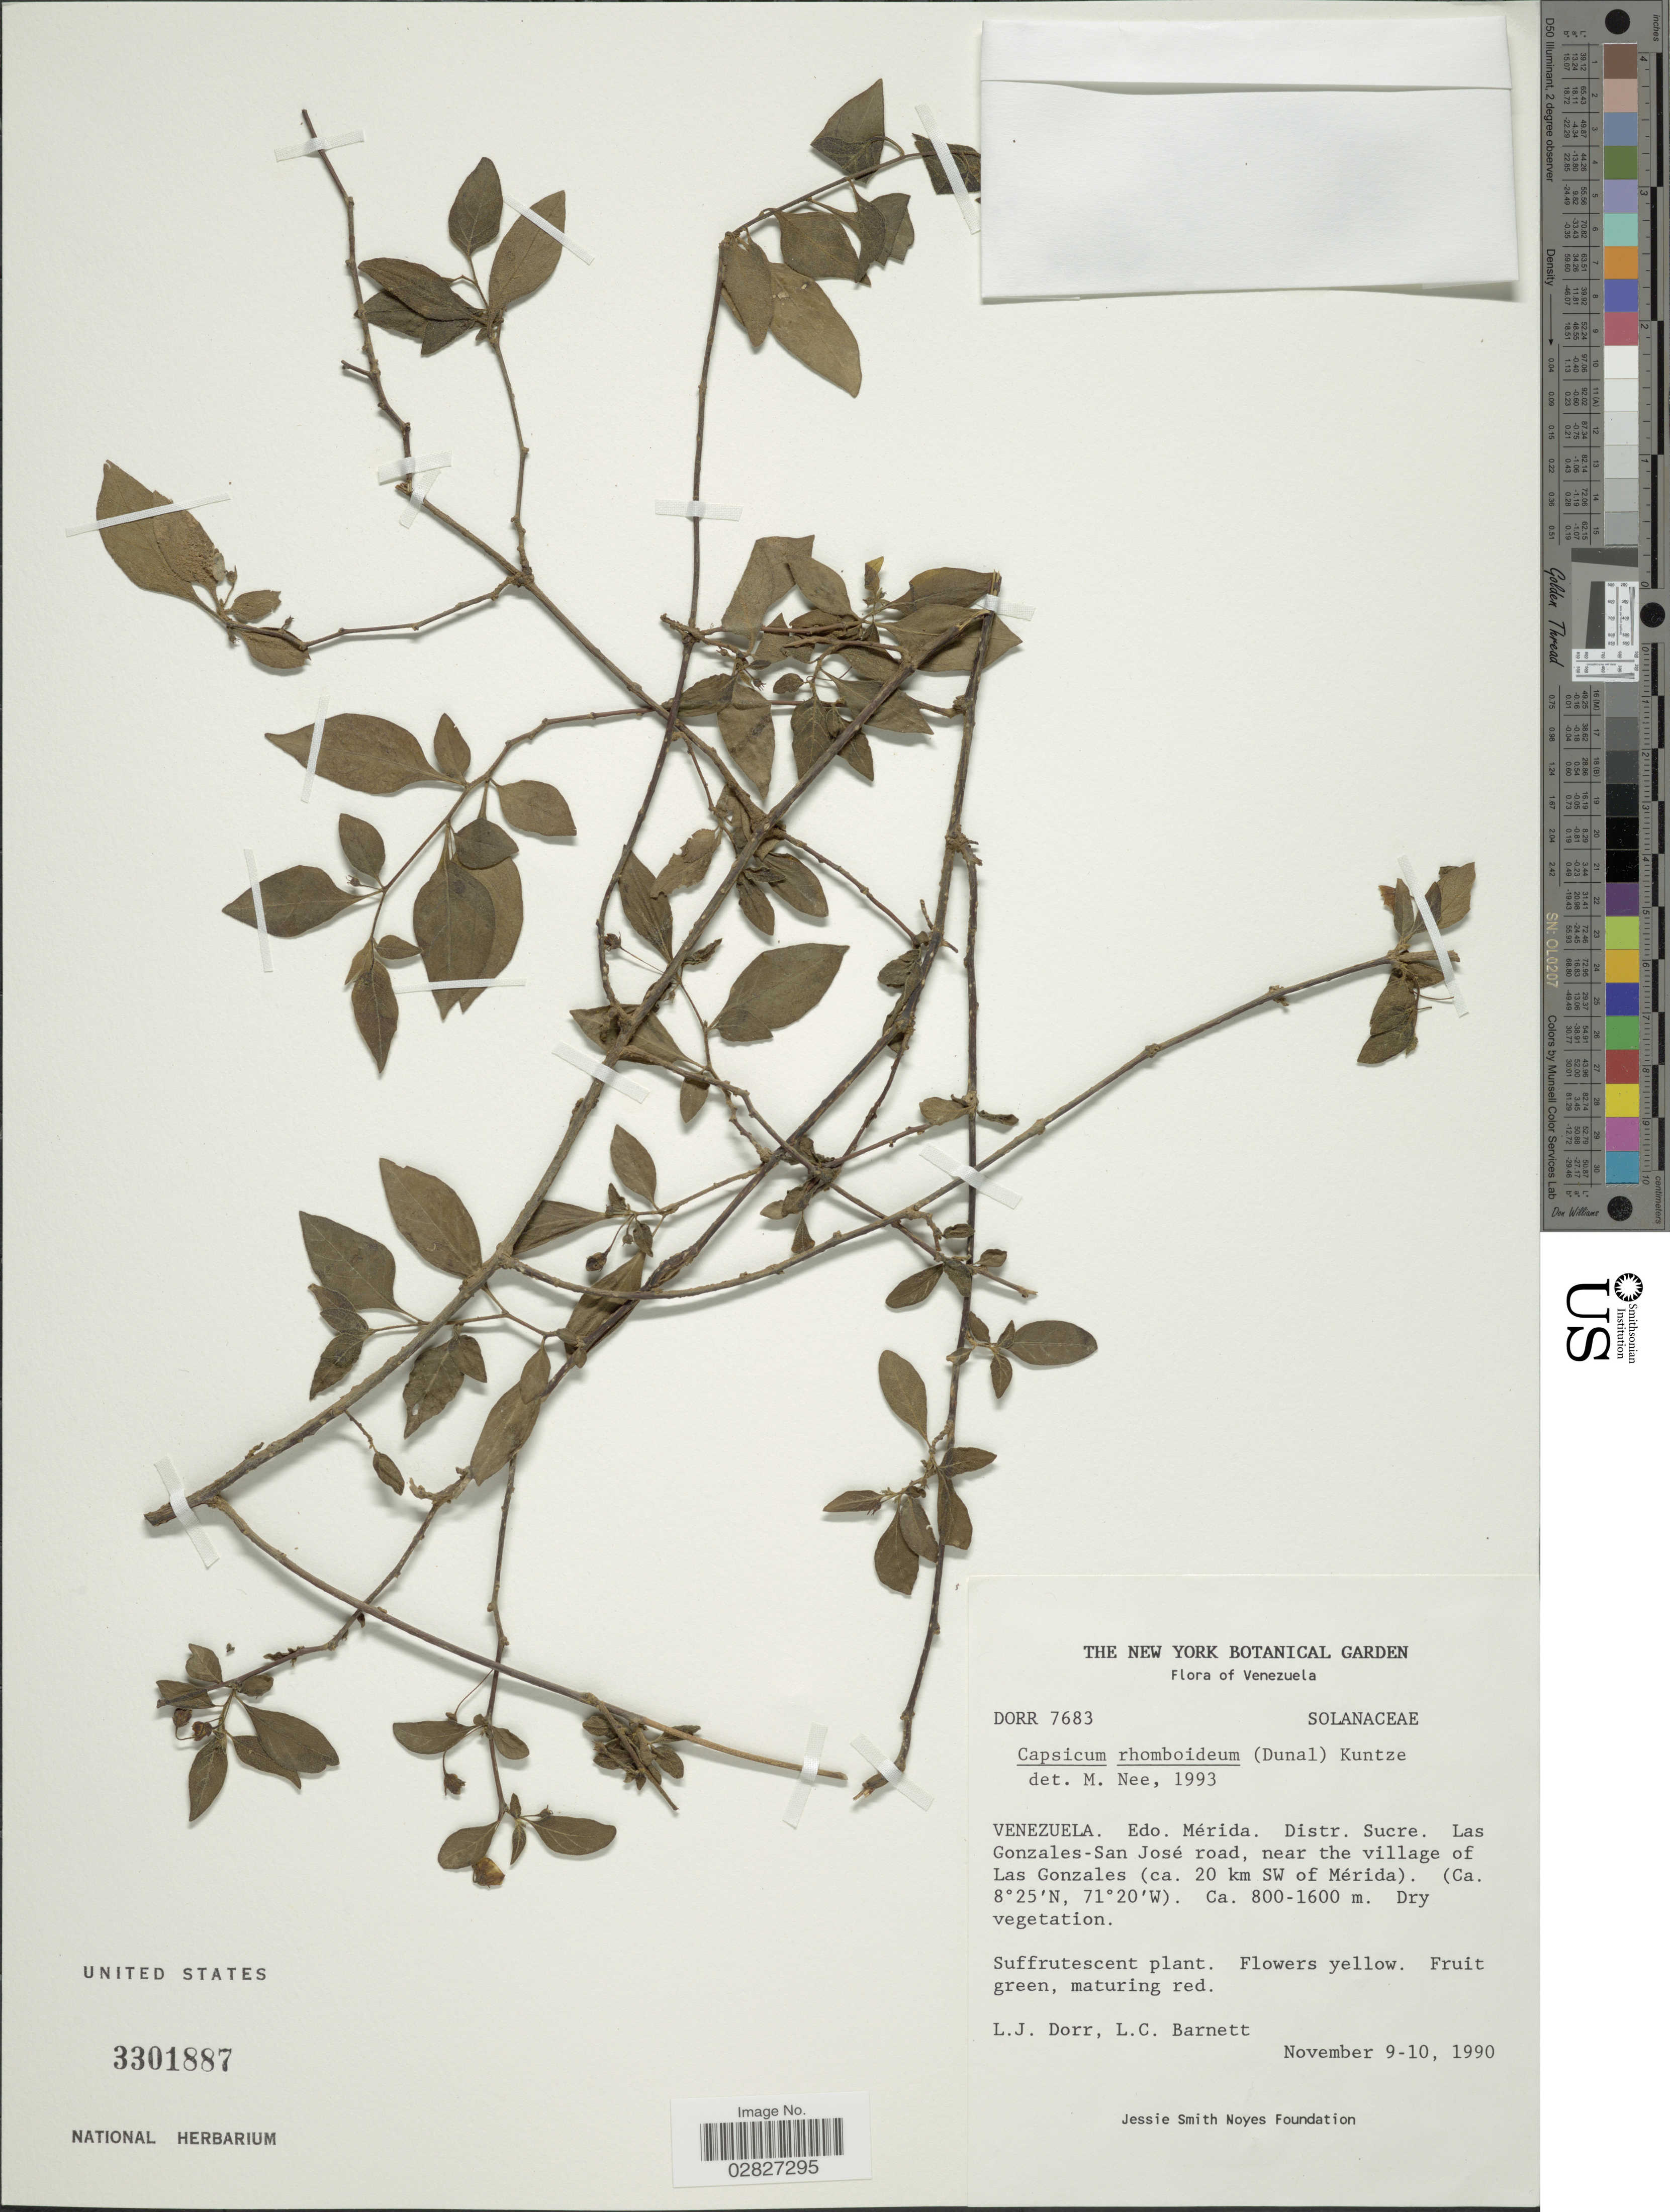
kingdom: Plantae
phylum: Tracheophyta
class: Magnoliopsida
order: Solanales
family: Solanaceae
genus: Capsicum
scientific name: Capsicum rhomboideum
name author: (Humb. & Bonpl. ex Dunal) Kuntze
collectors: L. J. Dorr & L. C. Barnett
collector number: DORR7683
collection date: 1990-11-09/1990-11-10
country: Venezuela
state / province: Mérida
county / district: Sucre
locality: Las Gonzales-San José road, near the village of Las Gonzales (ca. 20 km SW of Mérida).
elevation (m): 800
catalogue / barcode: US 3301887